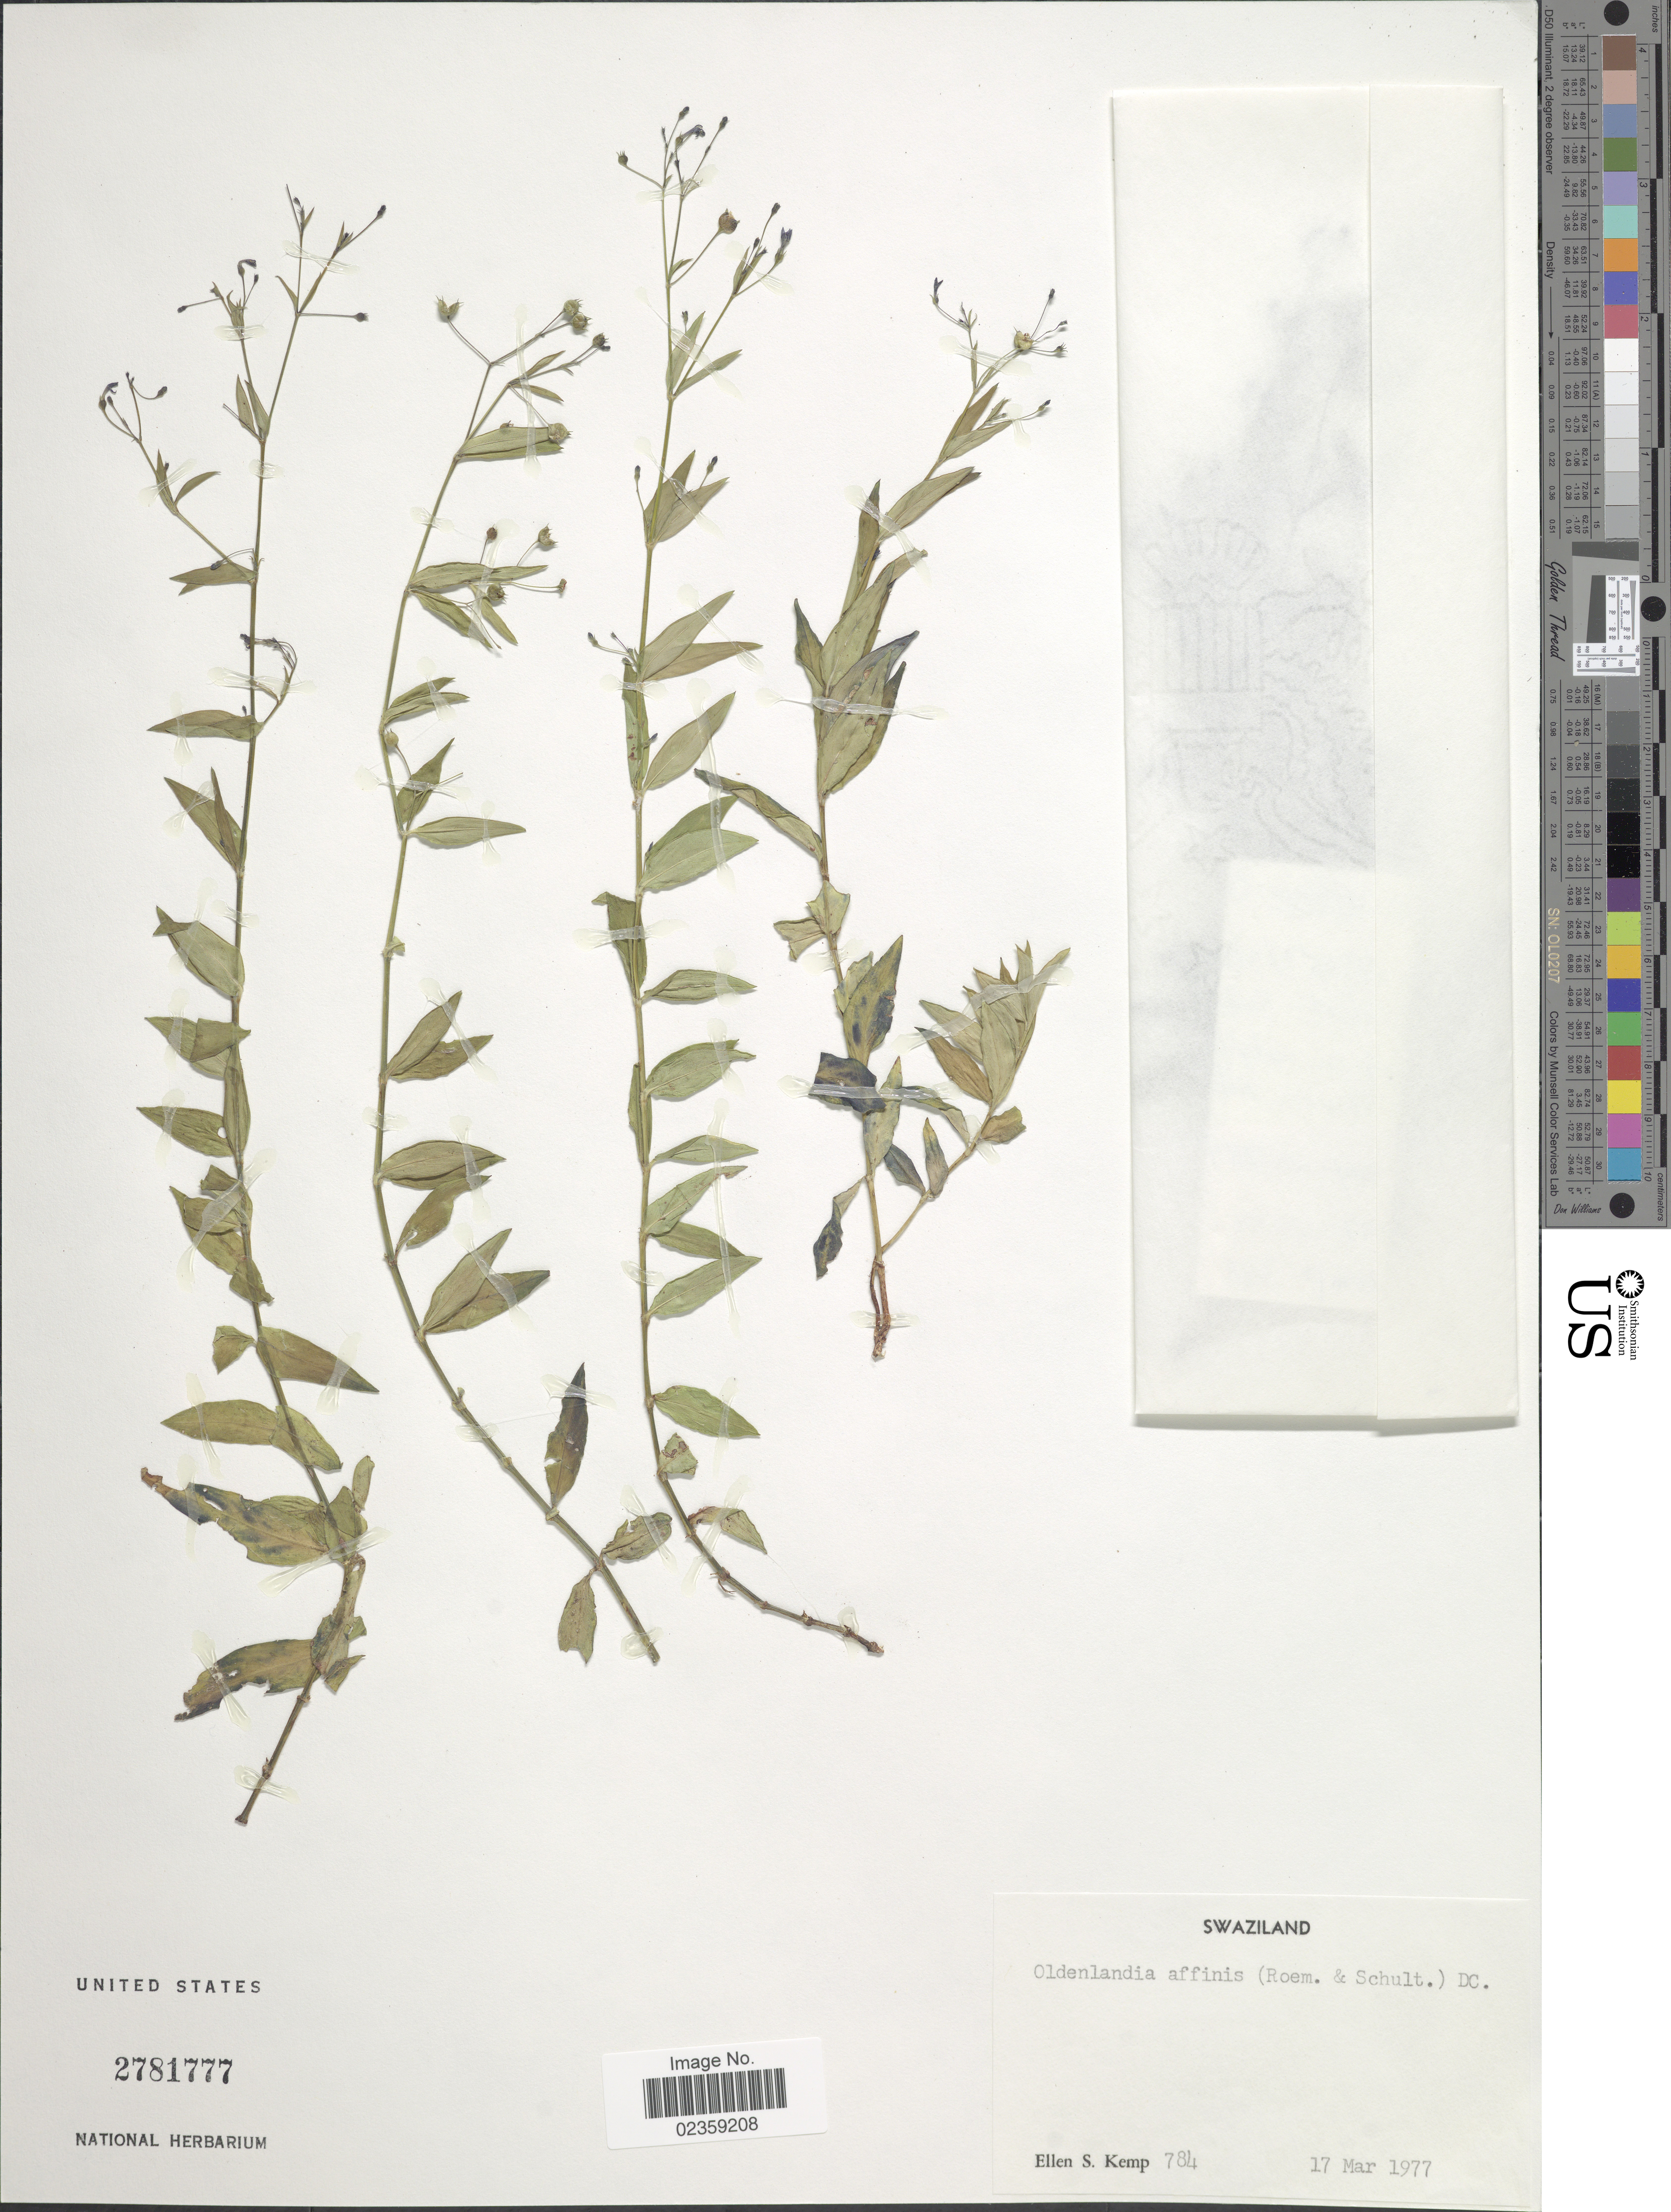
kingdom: Plantae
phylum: Tracheophyta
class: Magnoliopsida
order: Gentianales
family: Rubiaceae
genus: Oldenlandia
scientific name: Oldenlandia affinis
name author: (Roem.) DC.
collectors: E. S. Kemp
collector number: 784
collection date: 1977-03-17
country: Eswatini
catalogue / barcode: US 2781777